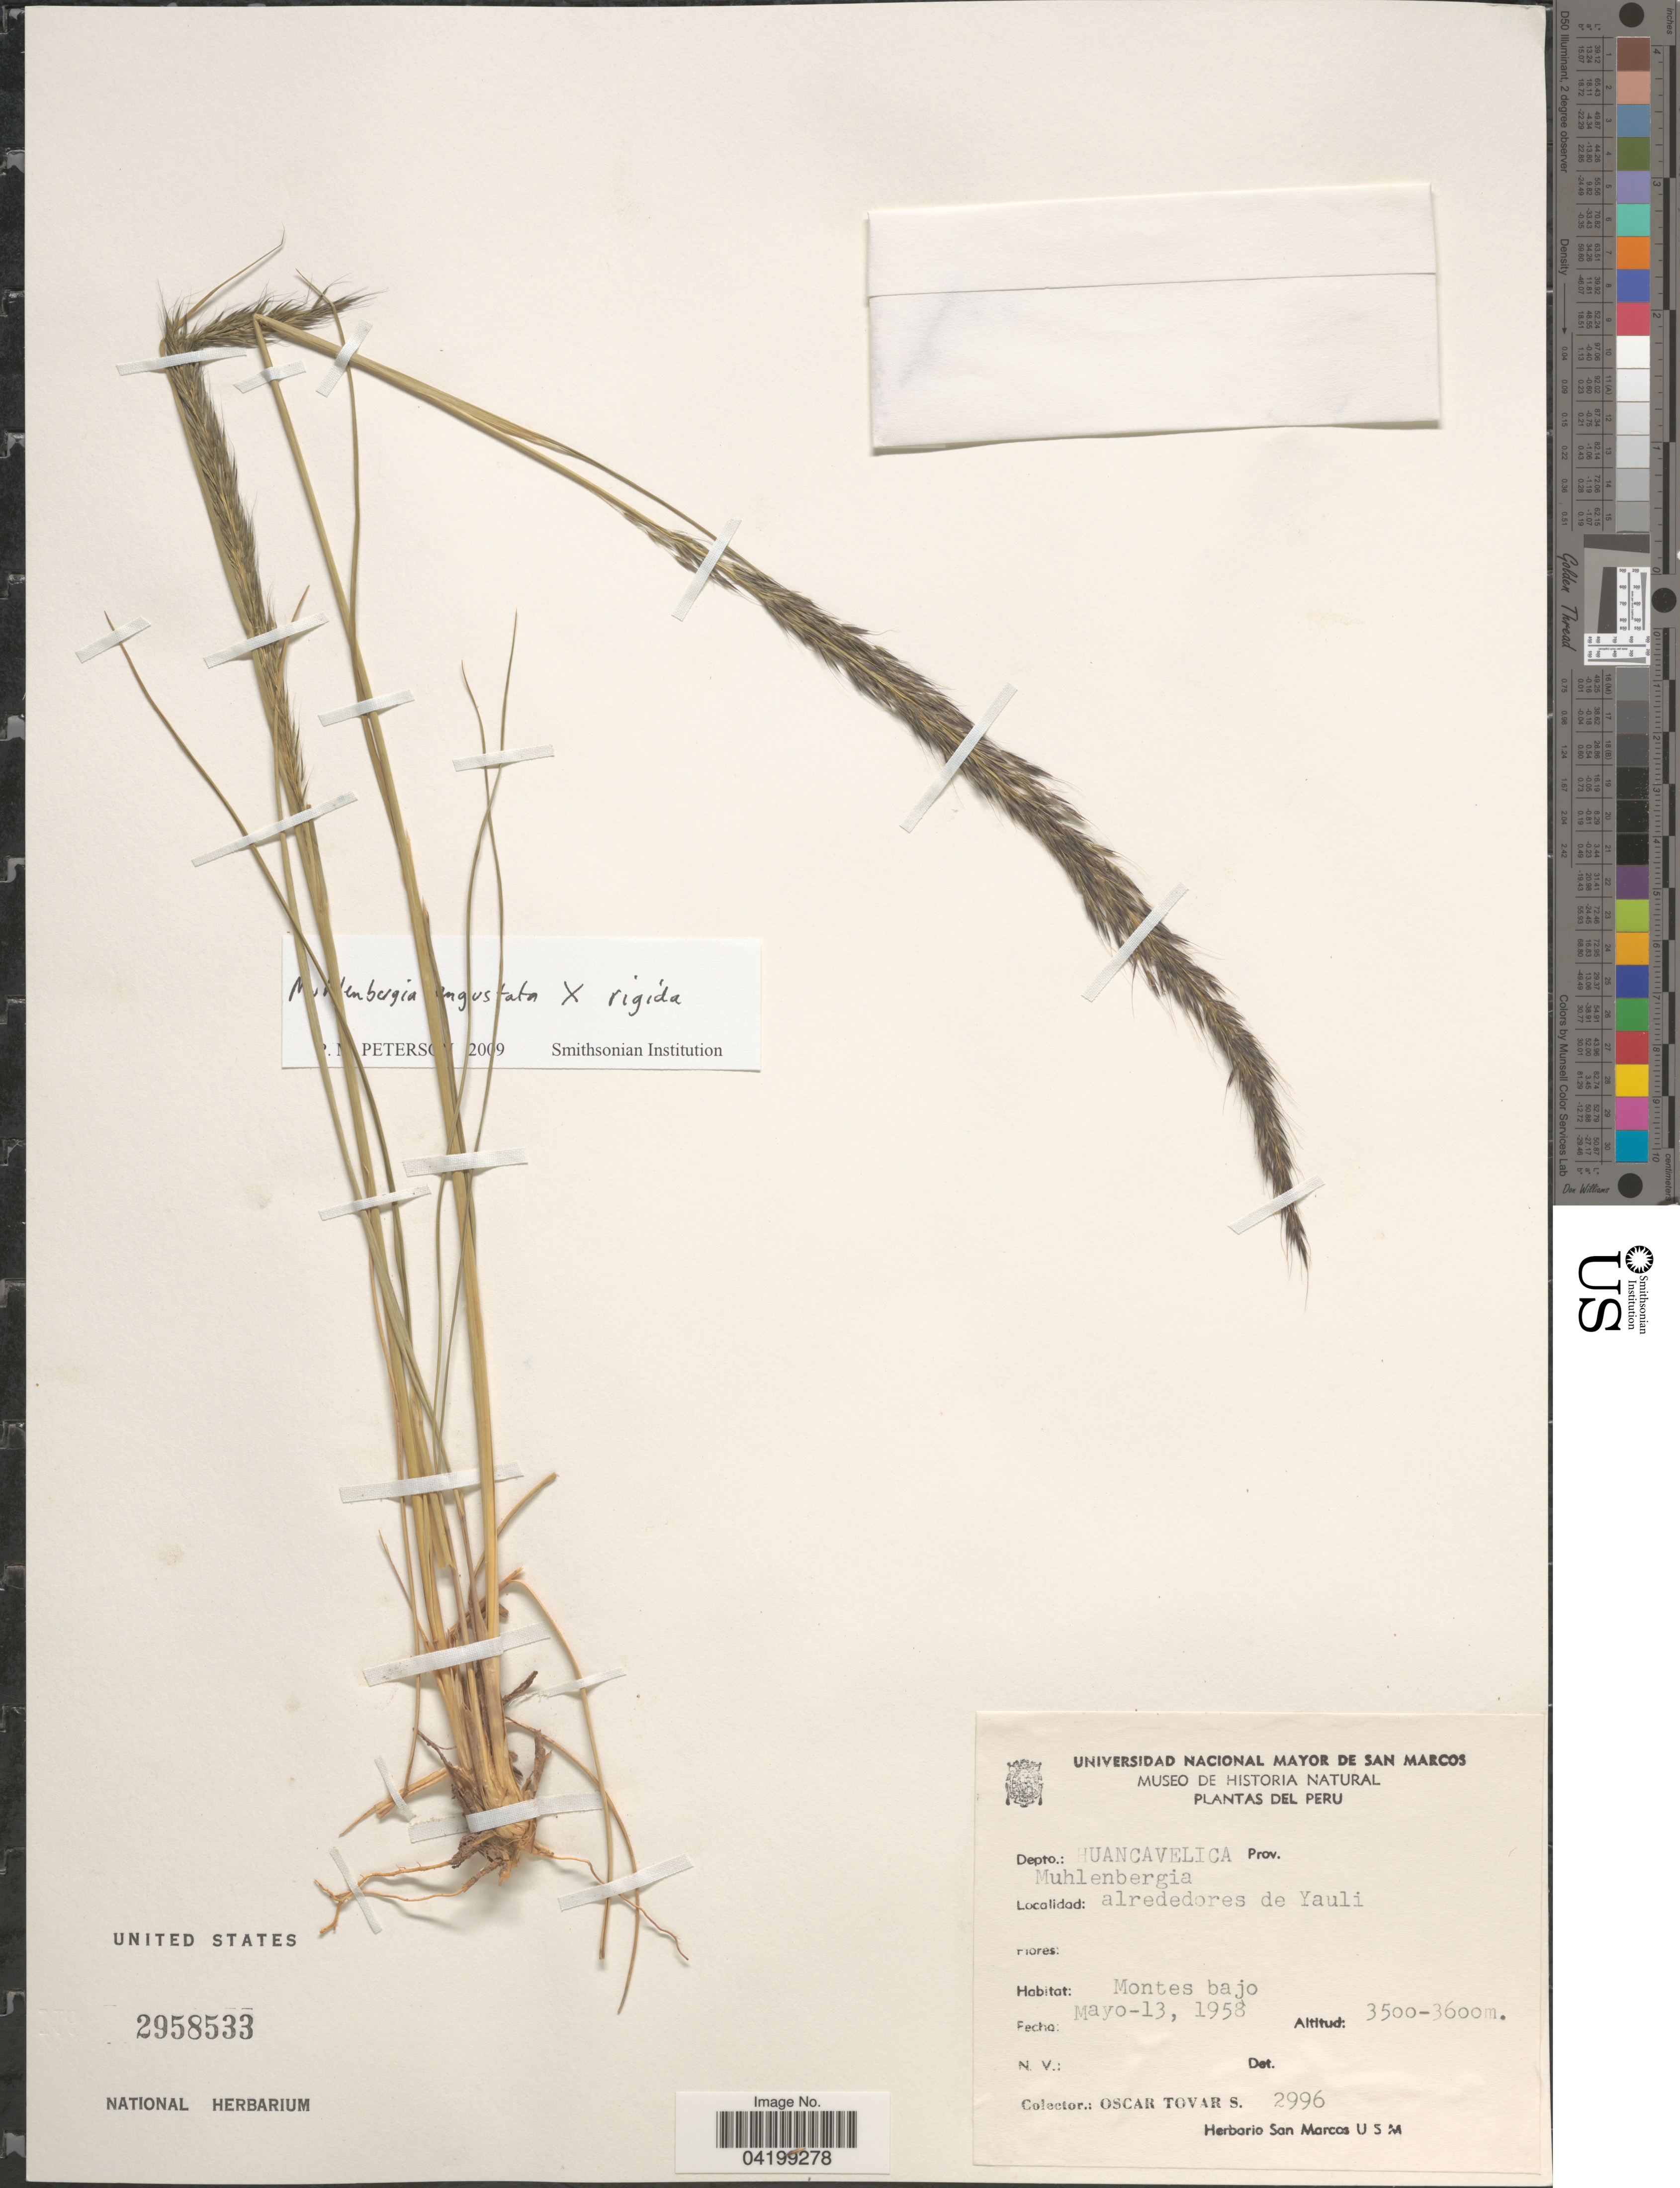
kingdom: Plantae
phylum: Tracheophyta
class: Liliopsida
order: Poales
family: Poaceae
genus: Muhlenbergia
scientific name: Muhlenbergia angustata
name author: (J. Presl) Kunth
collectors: Ó. Tovar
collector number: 2996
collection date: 1958-05-13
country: Peru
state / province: Huancavelica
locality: Depto.: Huancavelica. Alrededores de Yauli.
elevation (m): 3500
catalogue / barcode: US 2958533